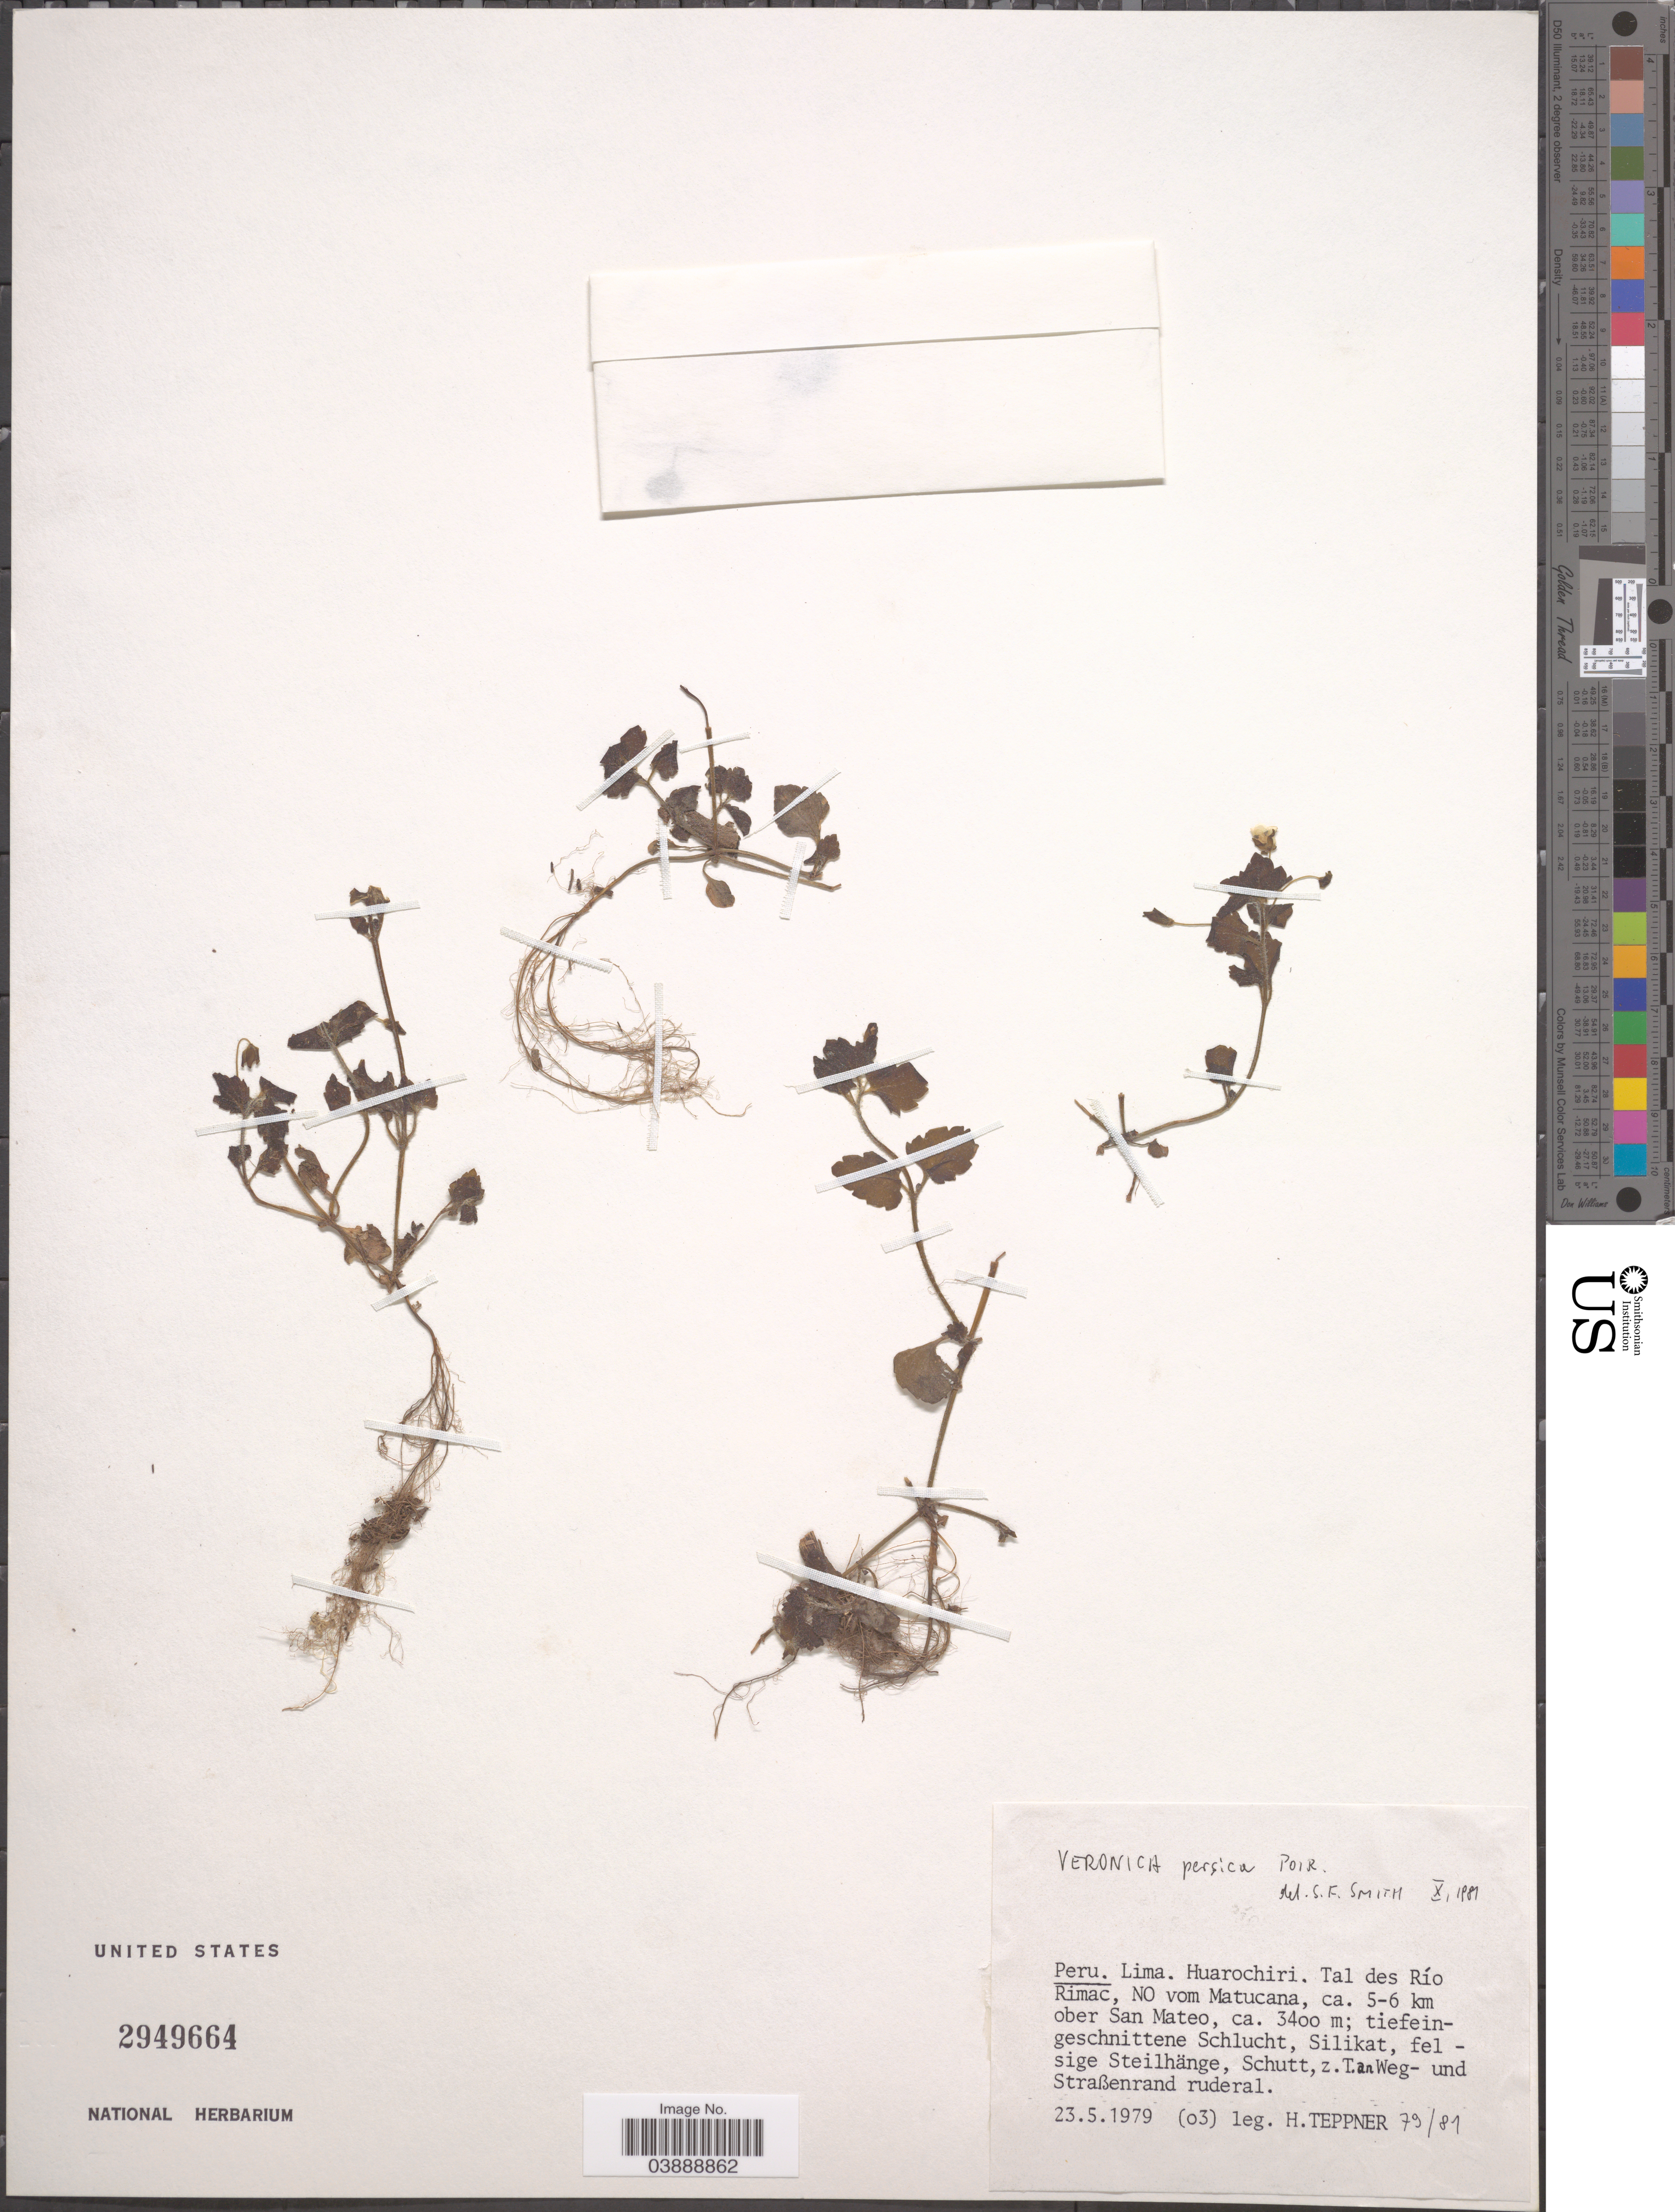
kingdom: Plantae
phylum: Tracheophyta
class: Magnoliopsida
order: Lamiales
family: Plantaginaceae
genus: Veronica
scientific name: Veronica persica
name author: Poir.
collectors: H. Teppner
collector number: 79/81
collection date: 1979-05-23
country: Peru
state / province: Lima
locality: Huarochiri. Tal des Río Rimac, NO vom Matucana, ca. 5-6 km ober San Mateo.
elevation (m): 3400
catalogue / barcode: US 2949664